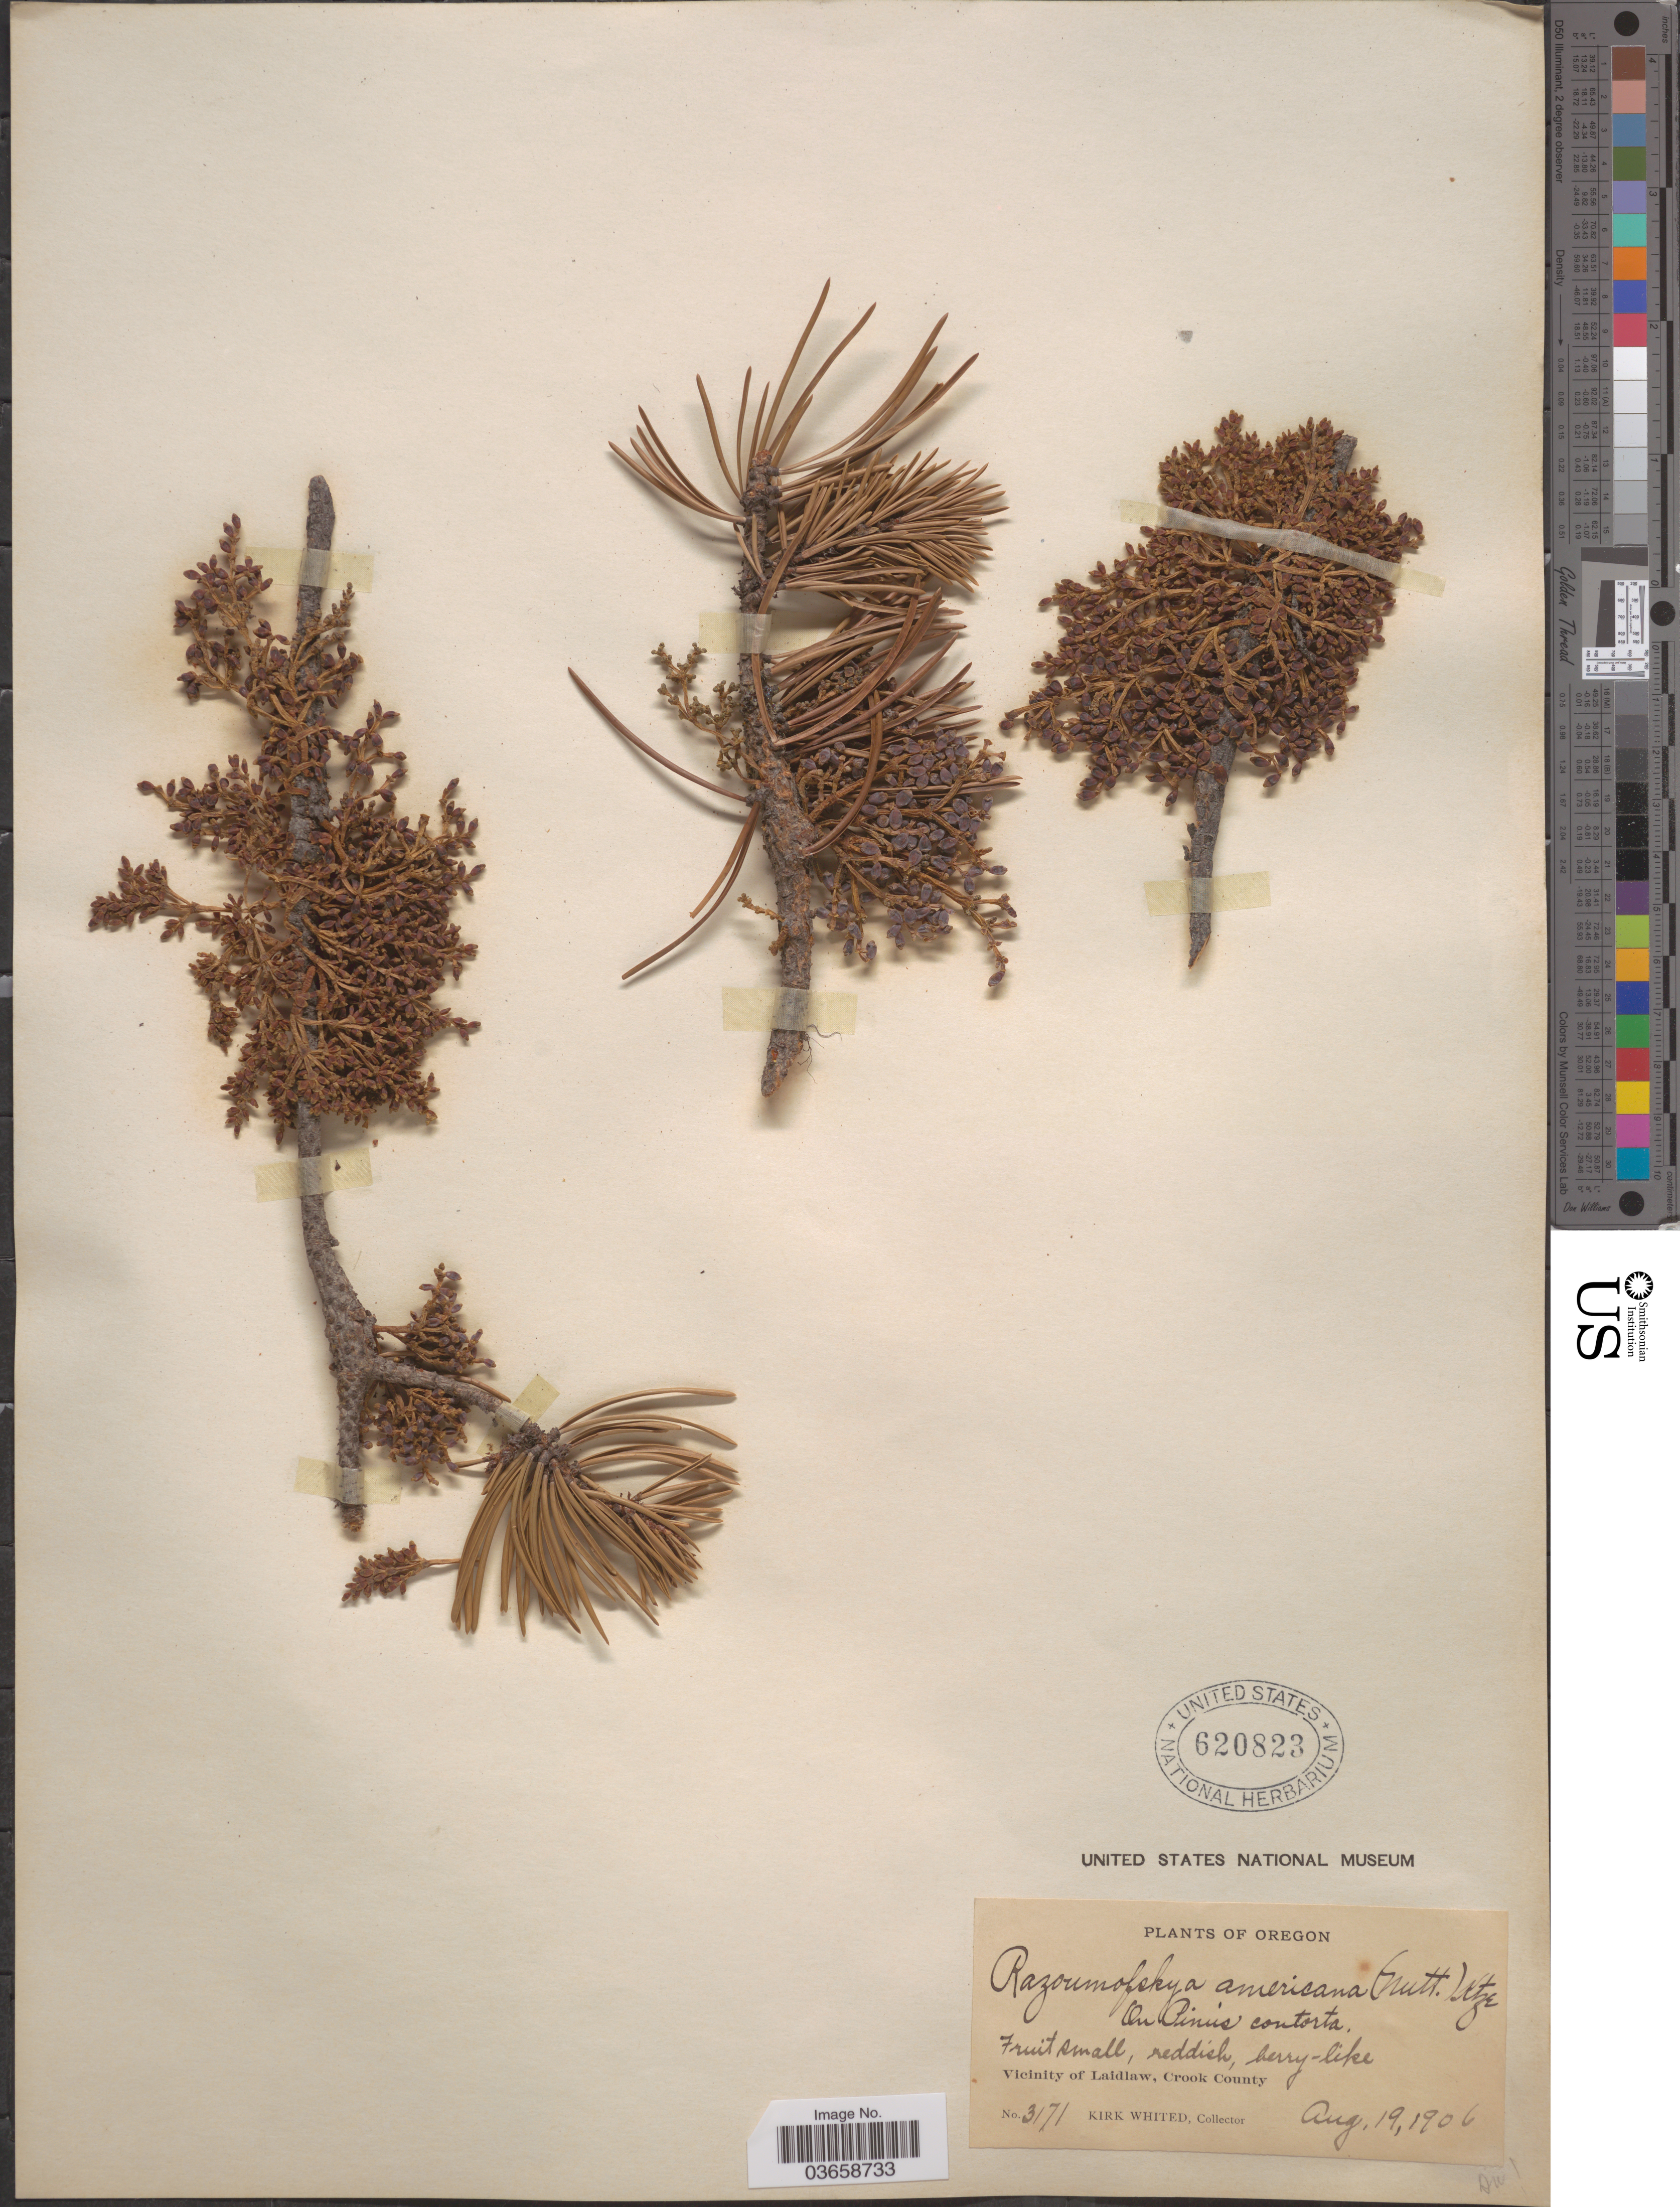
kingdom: Plantae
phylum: Tracheophyta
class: Magnoliopsida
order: Santalales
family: Viscaceae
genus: Arceuthobium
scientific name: Arceuthobium americanum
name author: Nutt. ex A. Gray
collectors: K. Whited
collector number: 3171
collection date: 1906-08-19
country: United States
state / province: Oregon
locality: Vicinity of Laidlaw, Crook County.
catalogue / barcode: US 620823